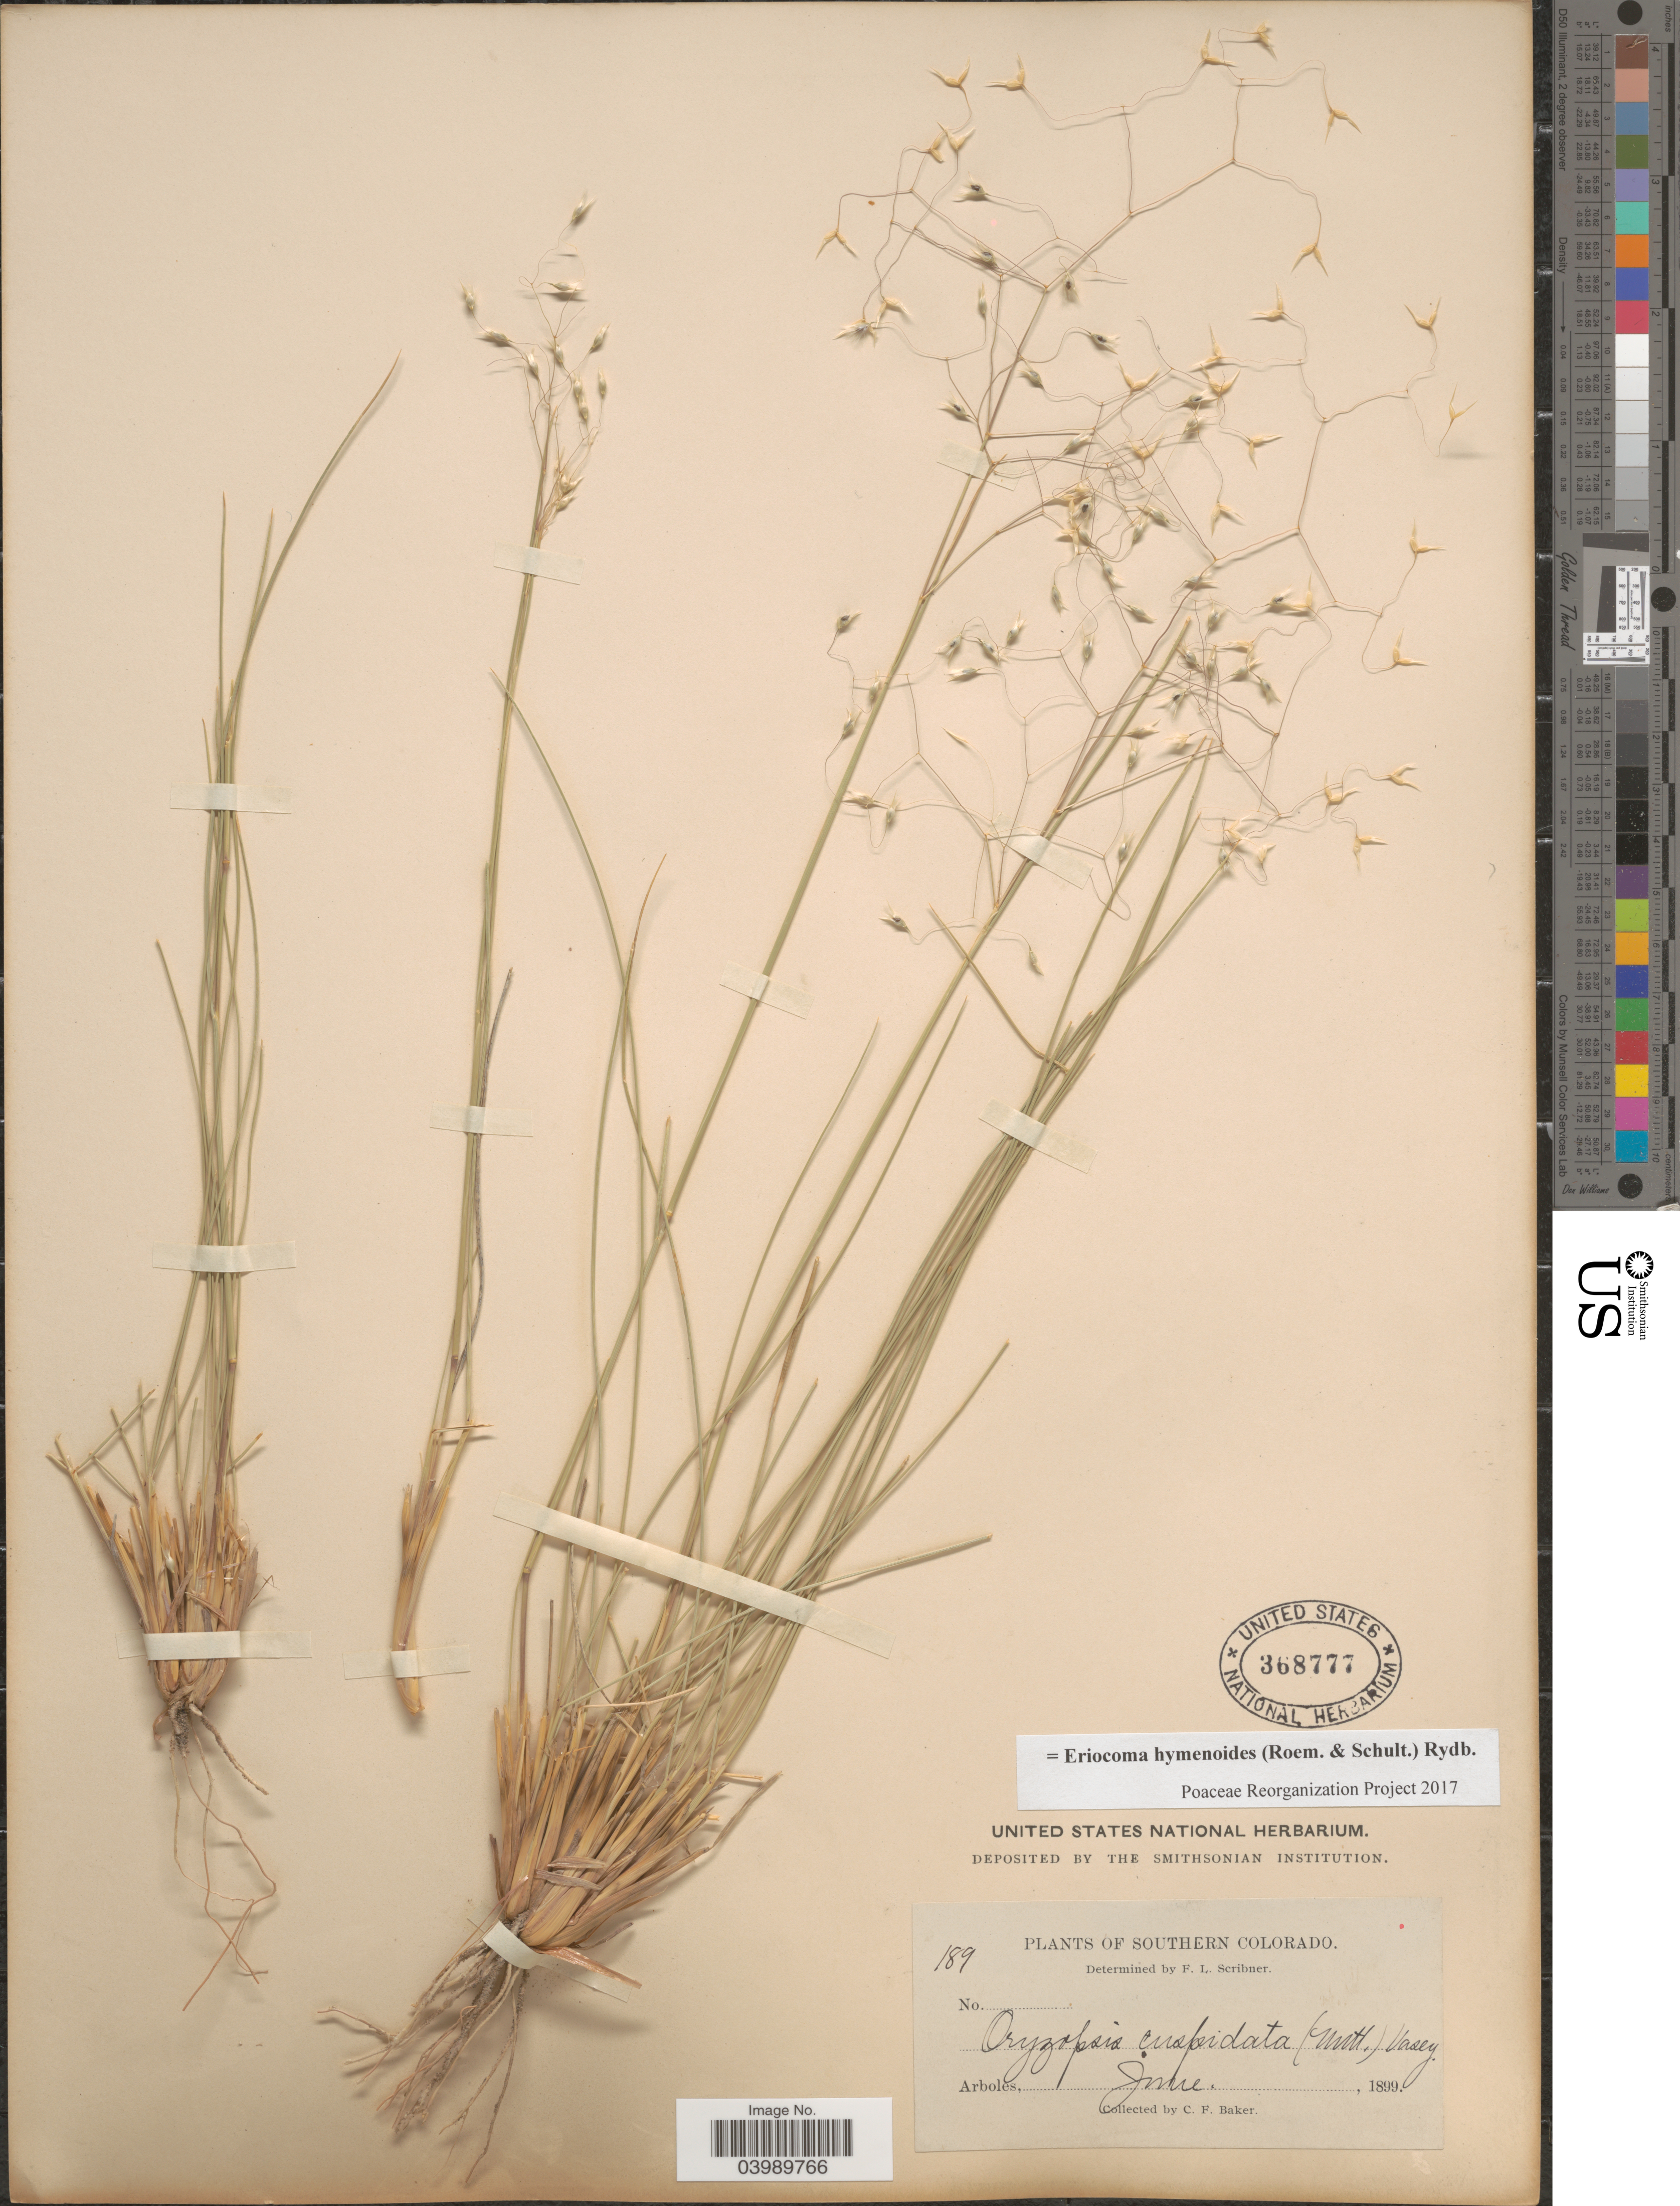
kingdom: Plantae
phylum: Tracheophyta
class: Liliopsida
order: Poales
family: Poaceae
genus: Eriocoma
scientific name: Eriocoma hymenoides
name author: (Roem. & Schult.) Rydb.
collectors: C. F. Baker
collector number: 189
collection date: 1899-06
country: United States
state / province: Colorado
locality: Southern Colorado.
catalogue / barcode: US 368777